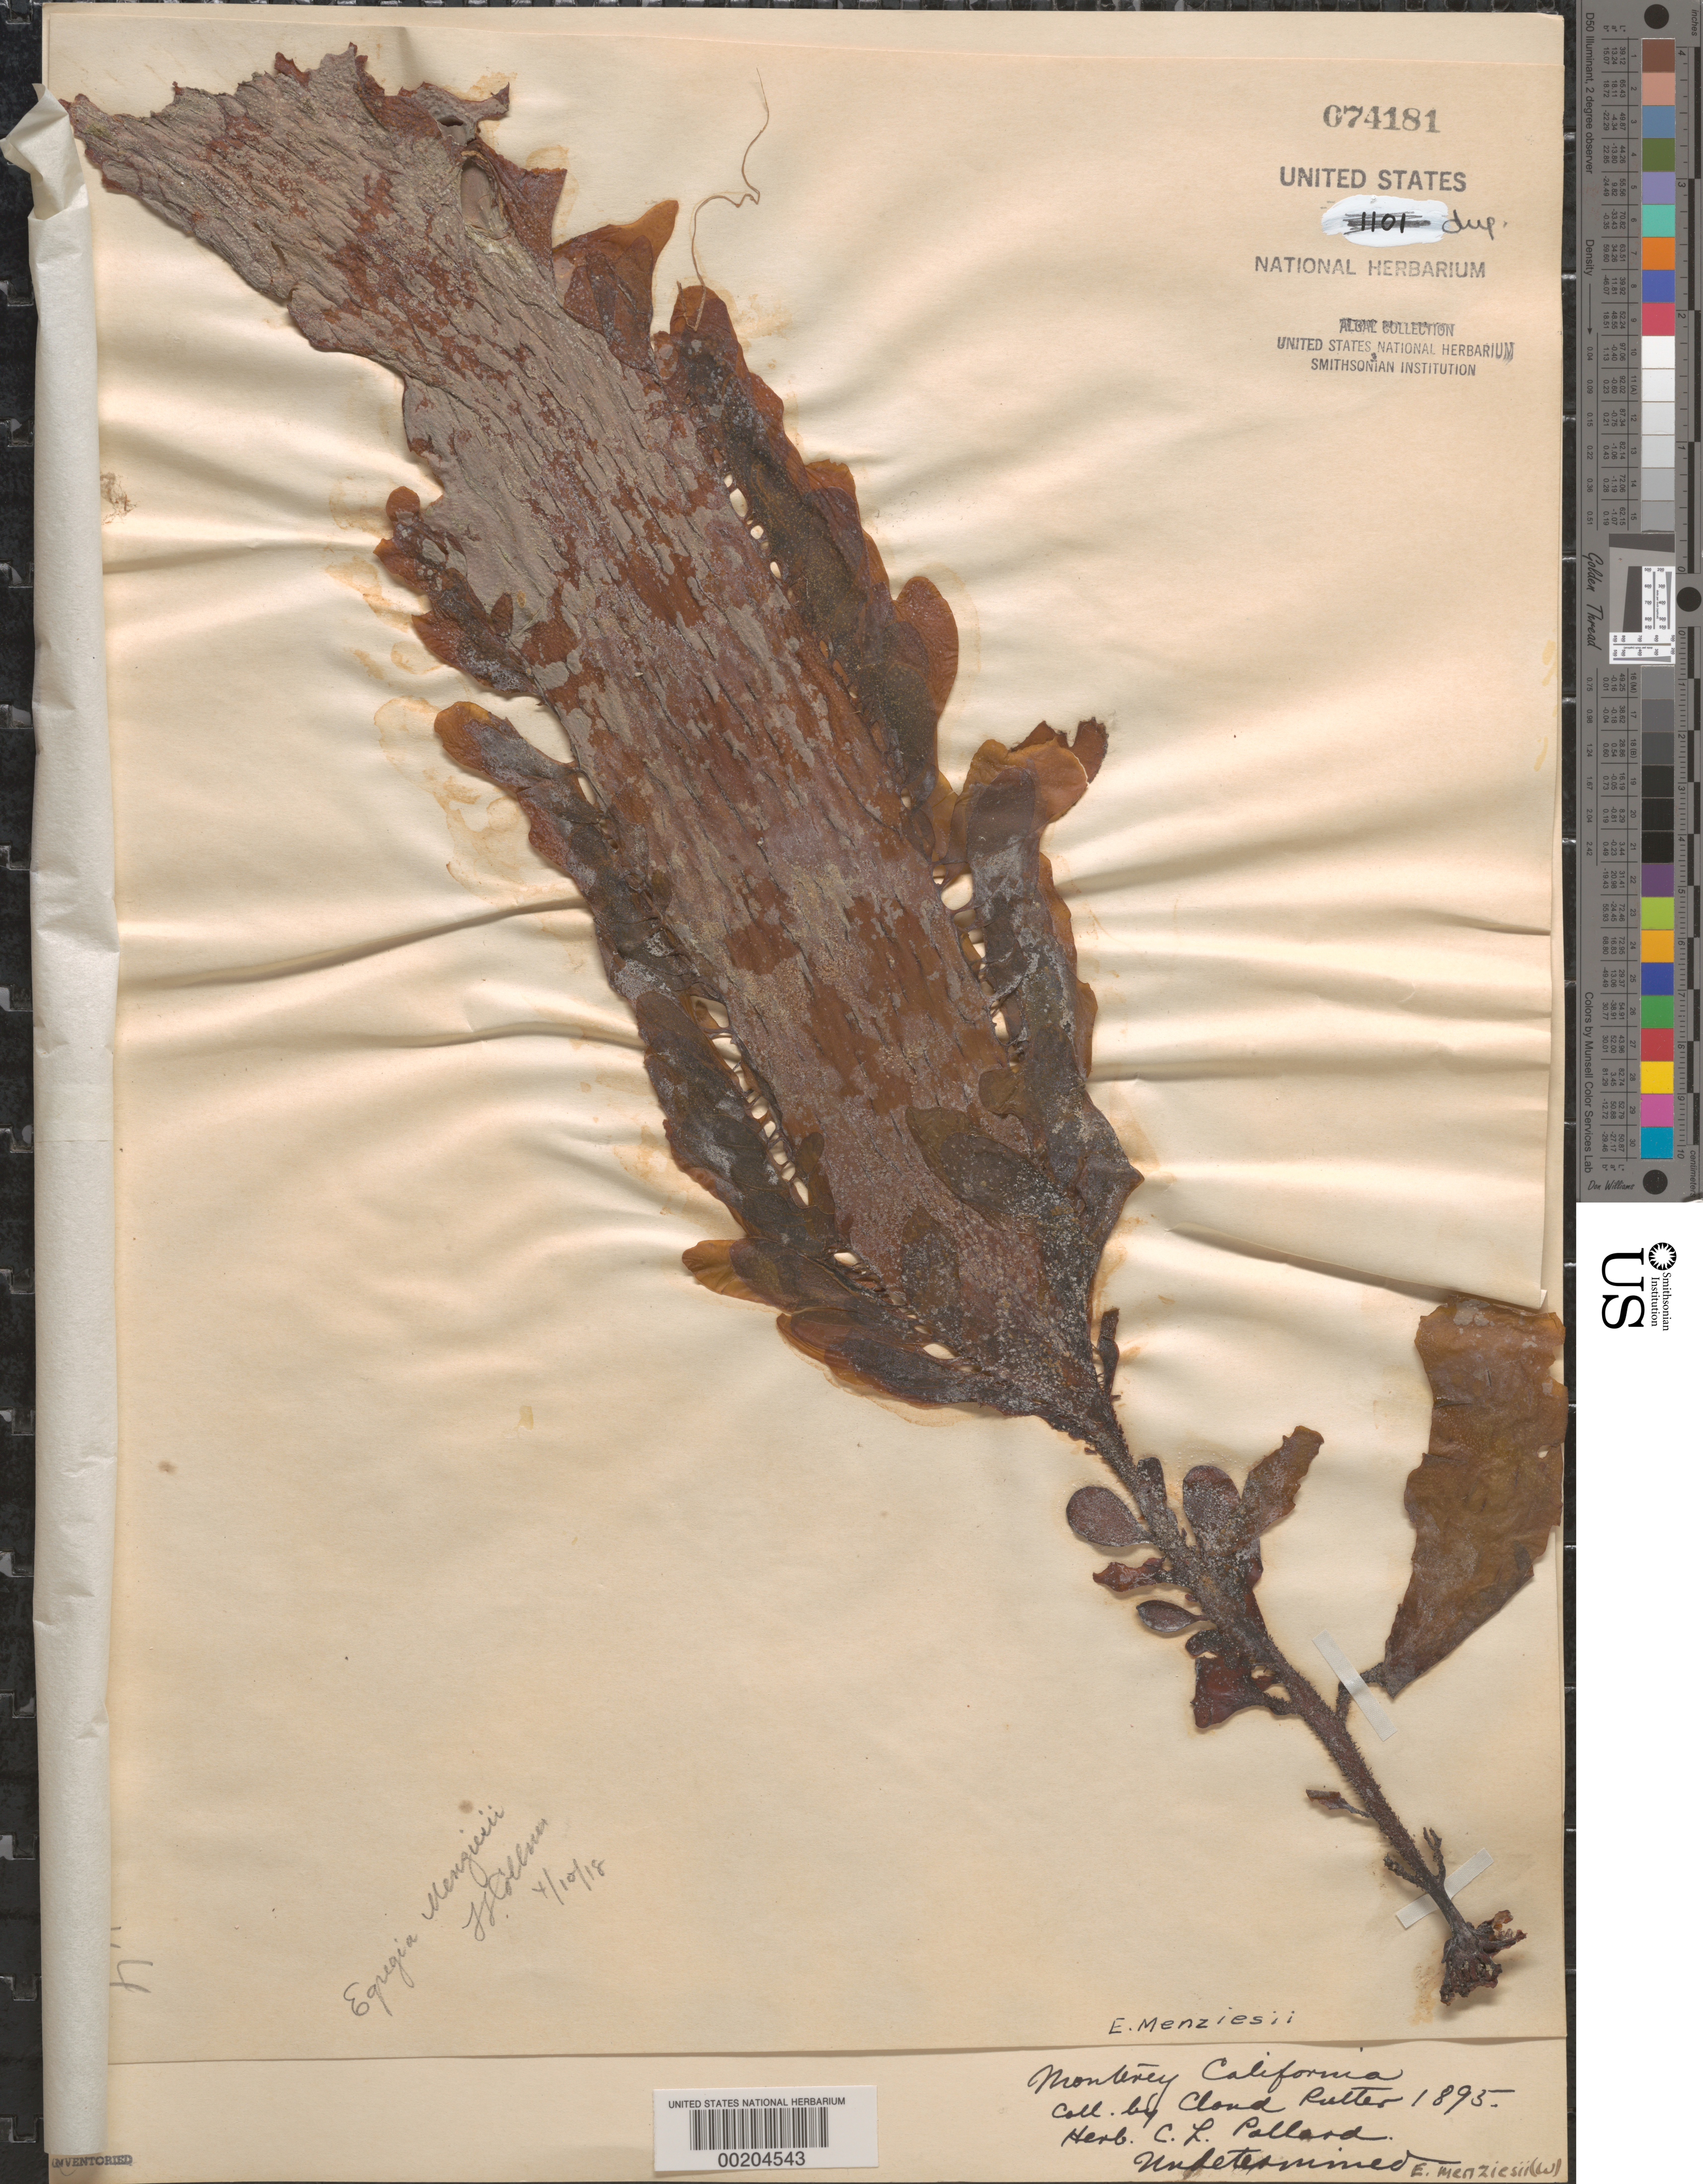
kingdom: Chromista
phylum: Ochrophyta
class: Phaeophyceae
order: Laminariales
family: Lessoniaceae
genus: Egregia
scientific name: Egregia menziesii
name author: (Turner) Aresch.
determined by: Collins, Frank S.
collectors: C. Rutter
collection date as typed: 1895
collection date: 1895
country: United States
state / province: California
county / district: Monterey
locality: Monterey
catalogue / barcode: US 74181